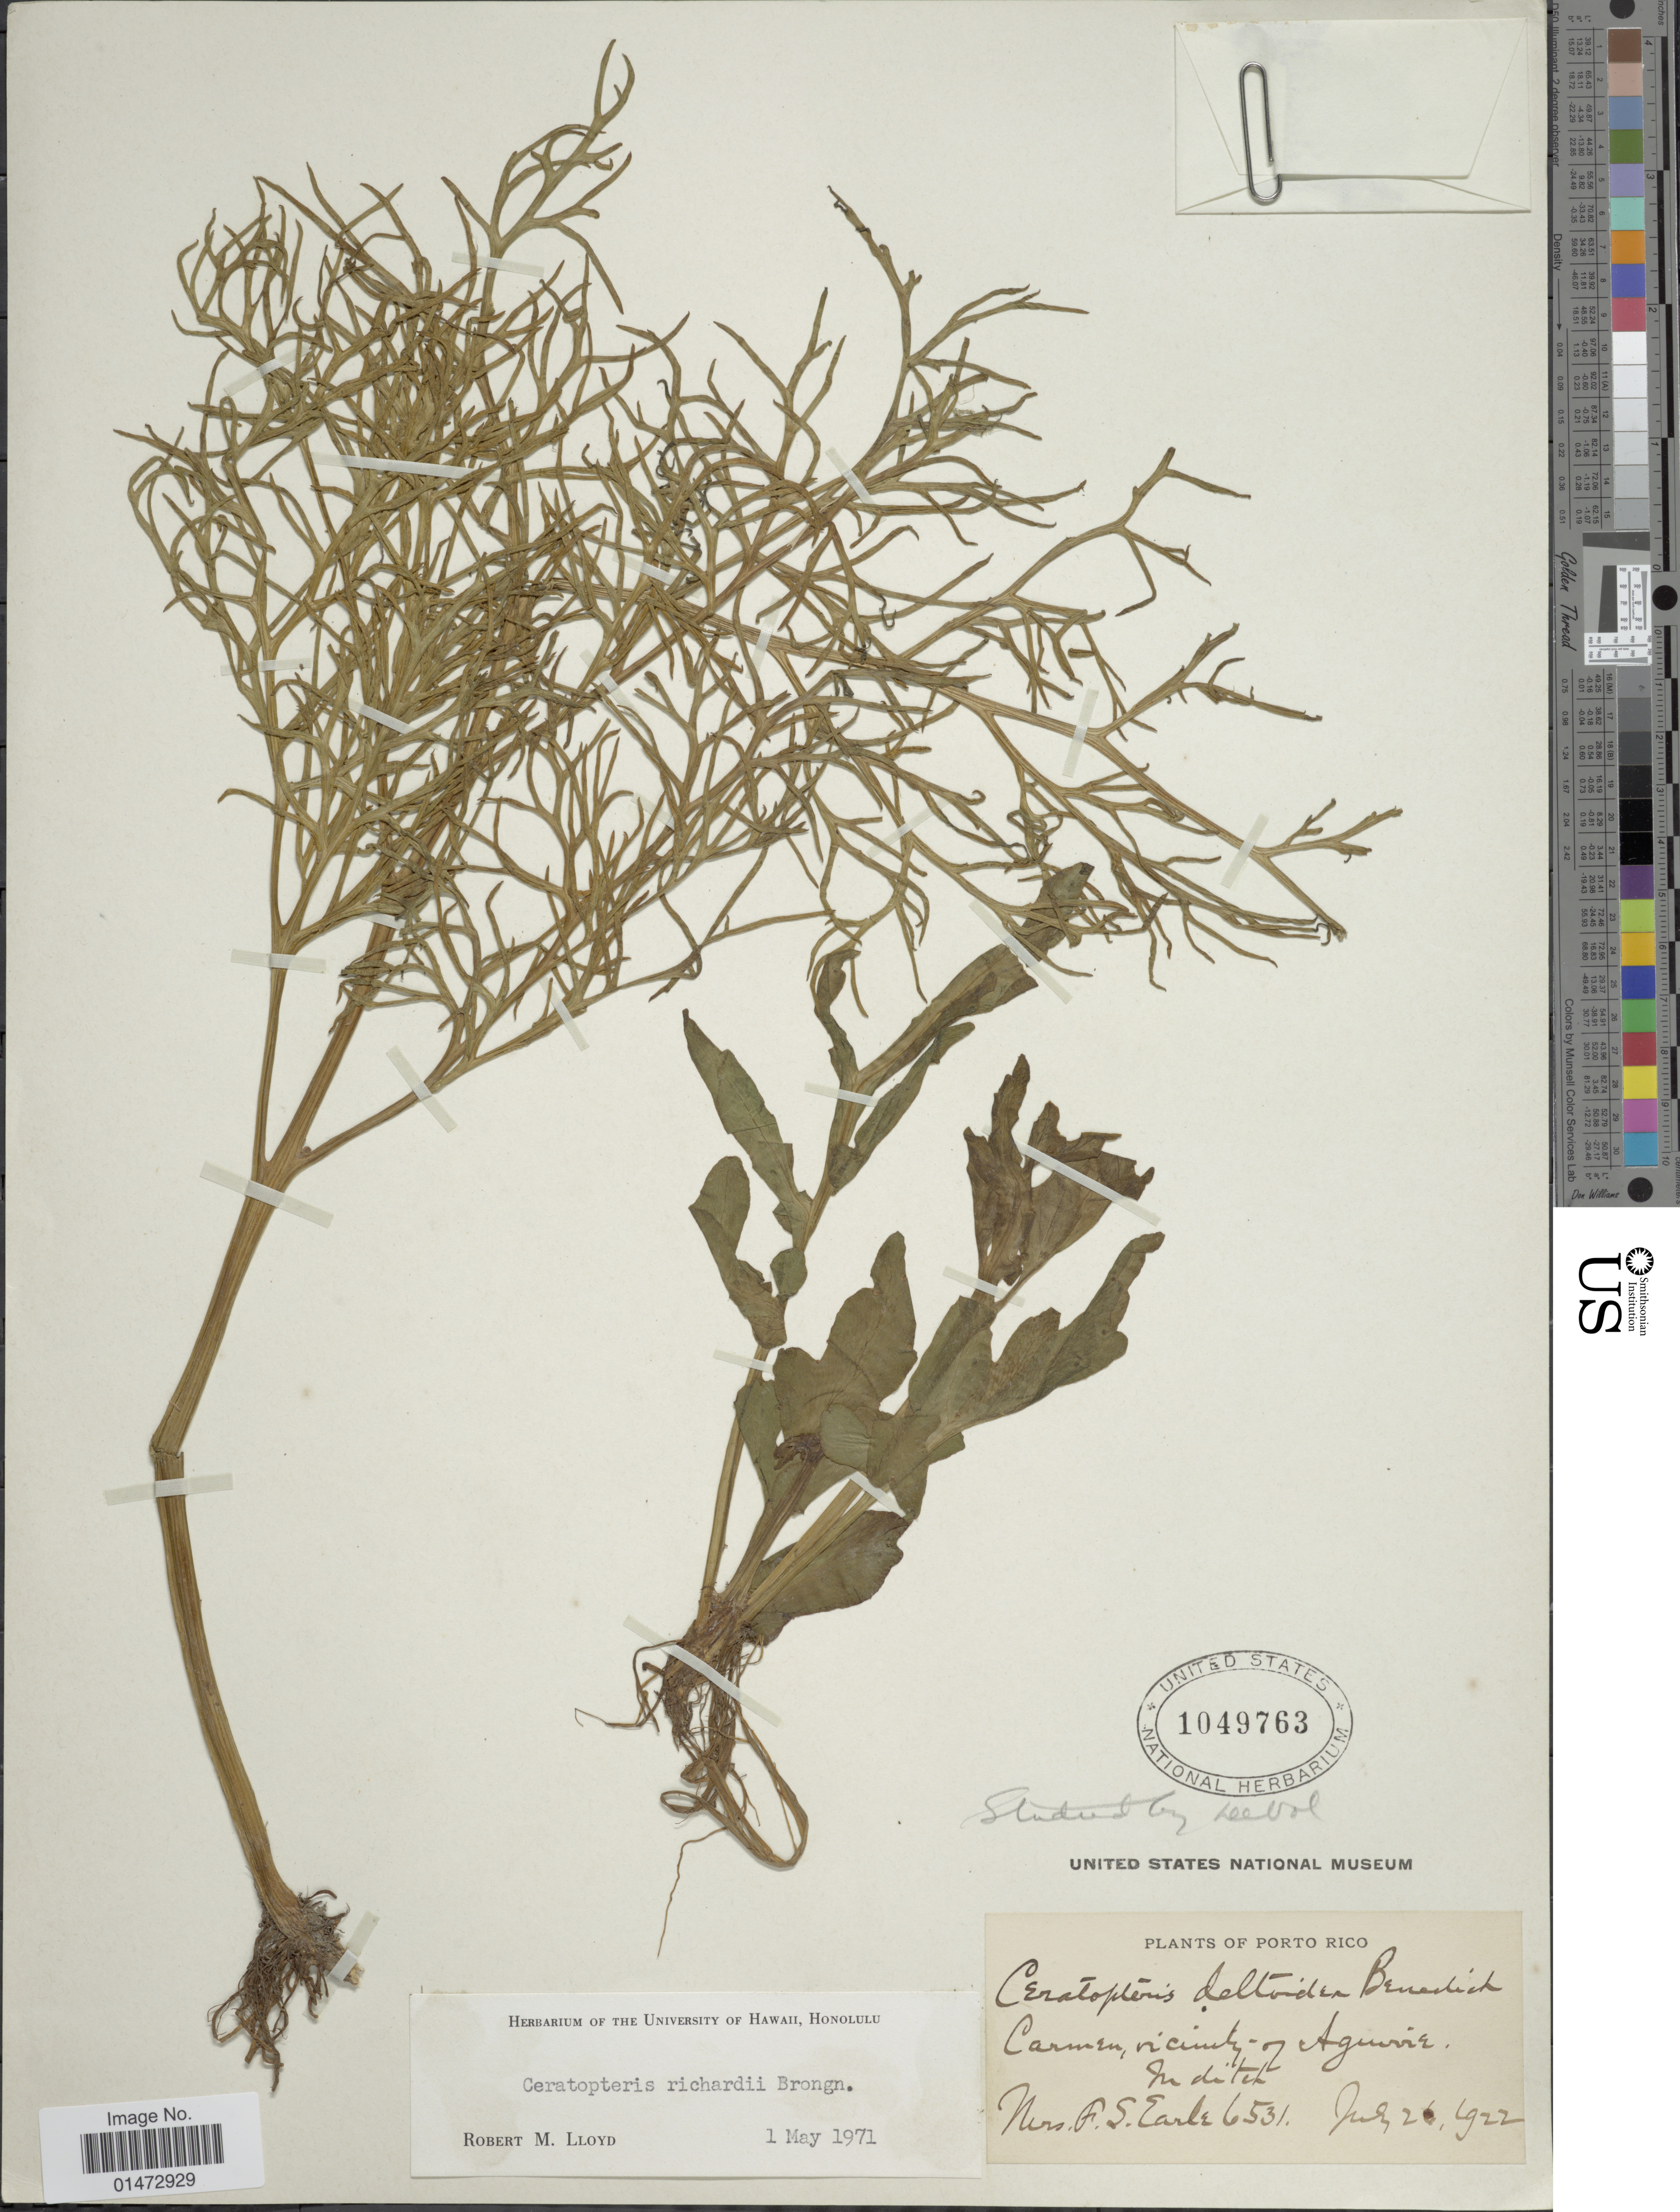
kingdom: Plantae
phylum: Tracheophyta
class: Polypodiopsida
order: Polypodiales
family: Pteridaceae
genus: Ceratopteris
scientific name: Ceratopteris richardii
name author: Brongn.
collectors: F. S. Earle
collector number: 6531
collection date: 1922-07-26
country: Puerto Rico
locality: Carmen, vicinity of Aguirre.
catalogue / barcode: US 1049763